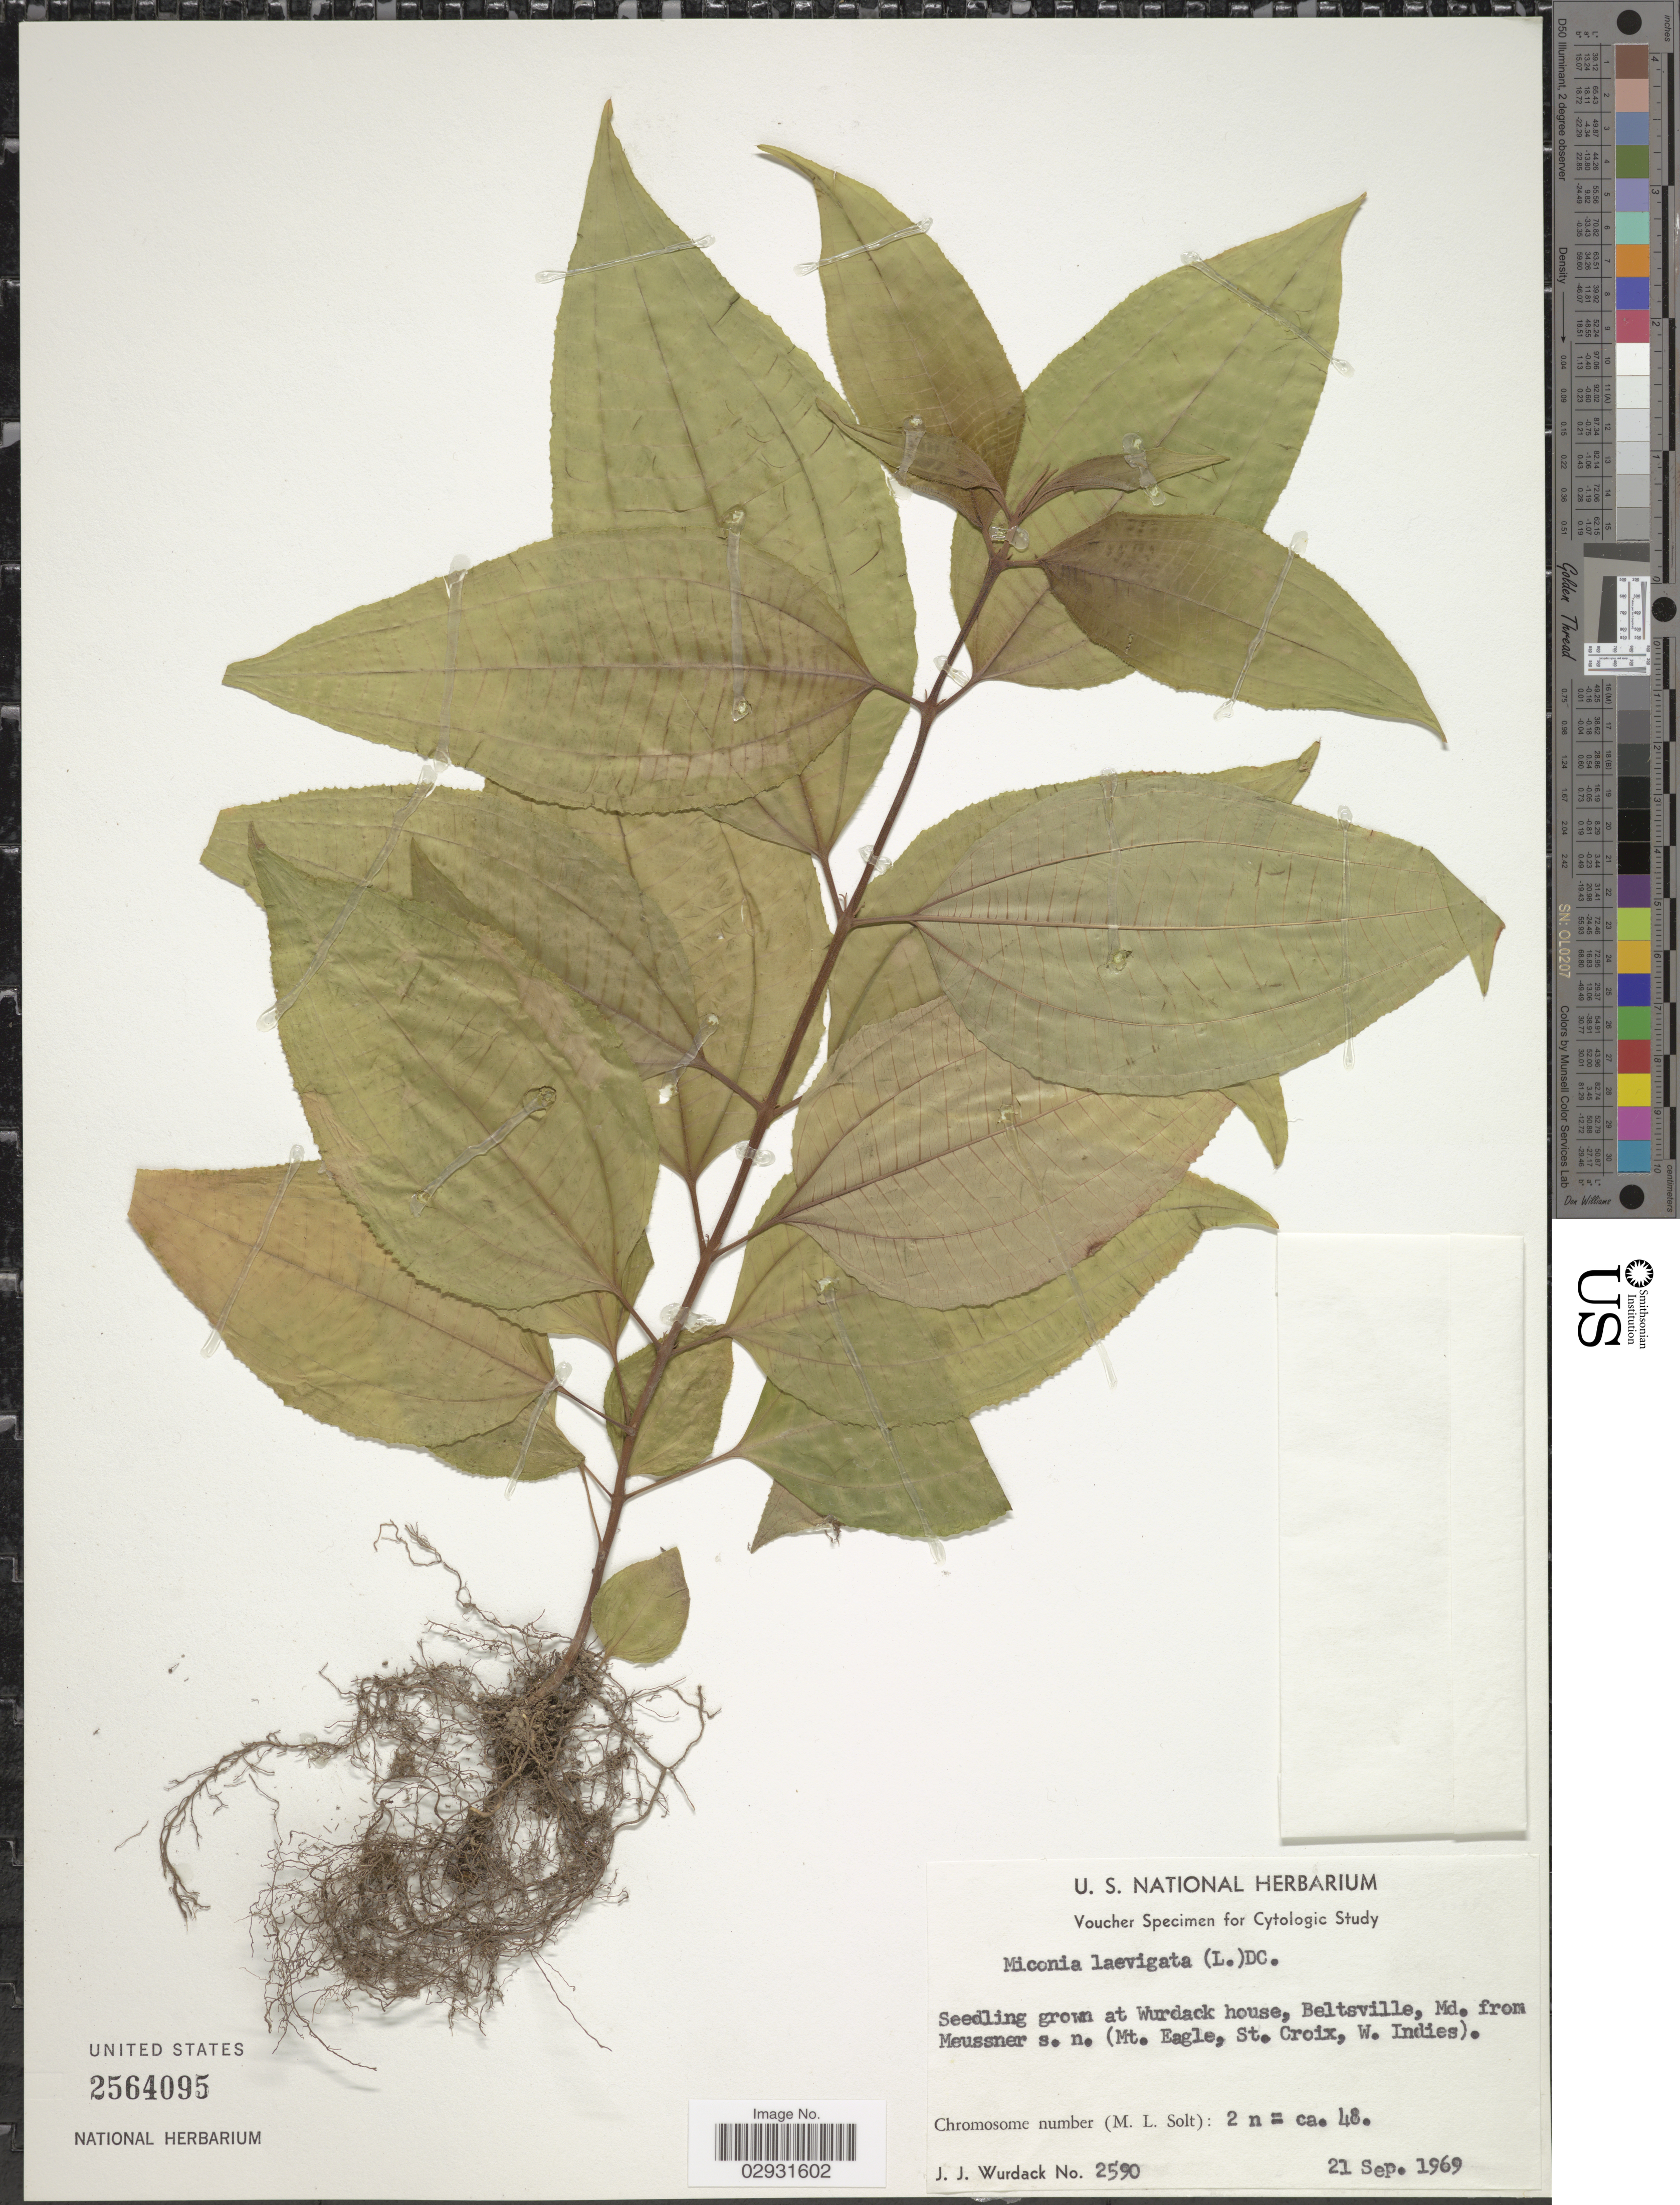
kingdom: Plantae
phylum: Tracheophyta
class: Magnoliopsida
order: Myrtales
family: Melastomataceae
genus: Miconia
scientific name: Miconia laevigata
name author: (L.) D. Don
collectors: J. J. Wurdack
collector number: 2590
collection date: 1969-09-21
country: United States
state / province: Maryland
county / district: Prince George's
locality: Seedling grown at Wurdack house, Beltsville.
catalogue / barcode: US 2564095